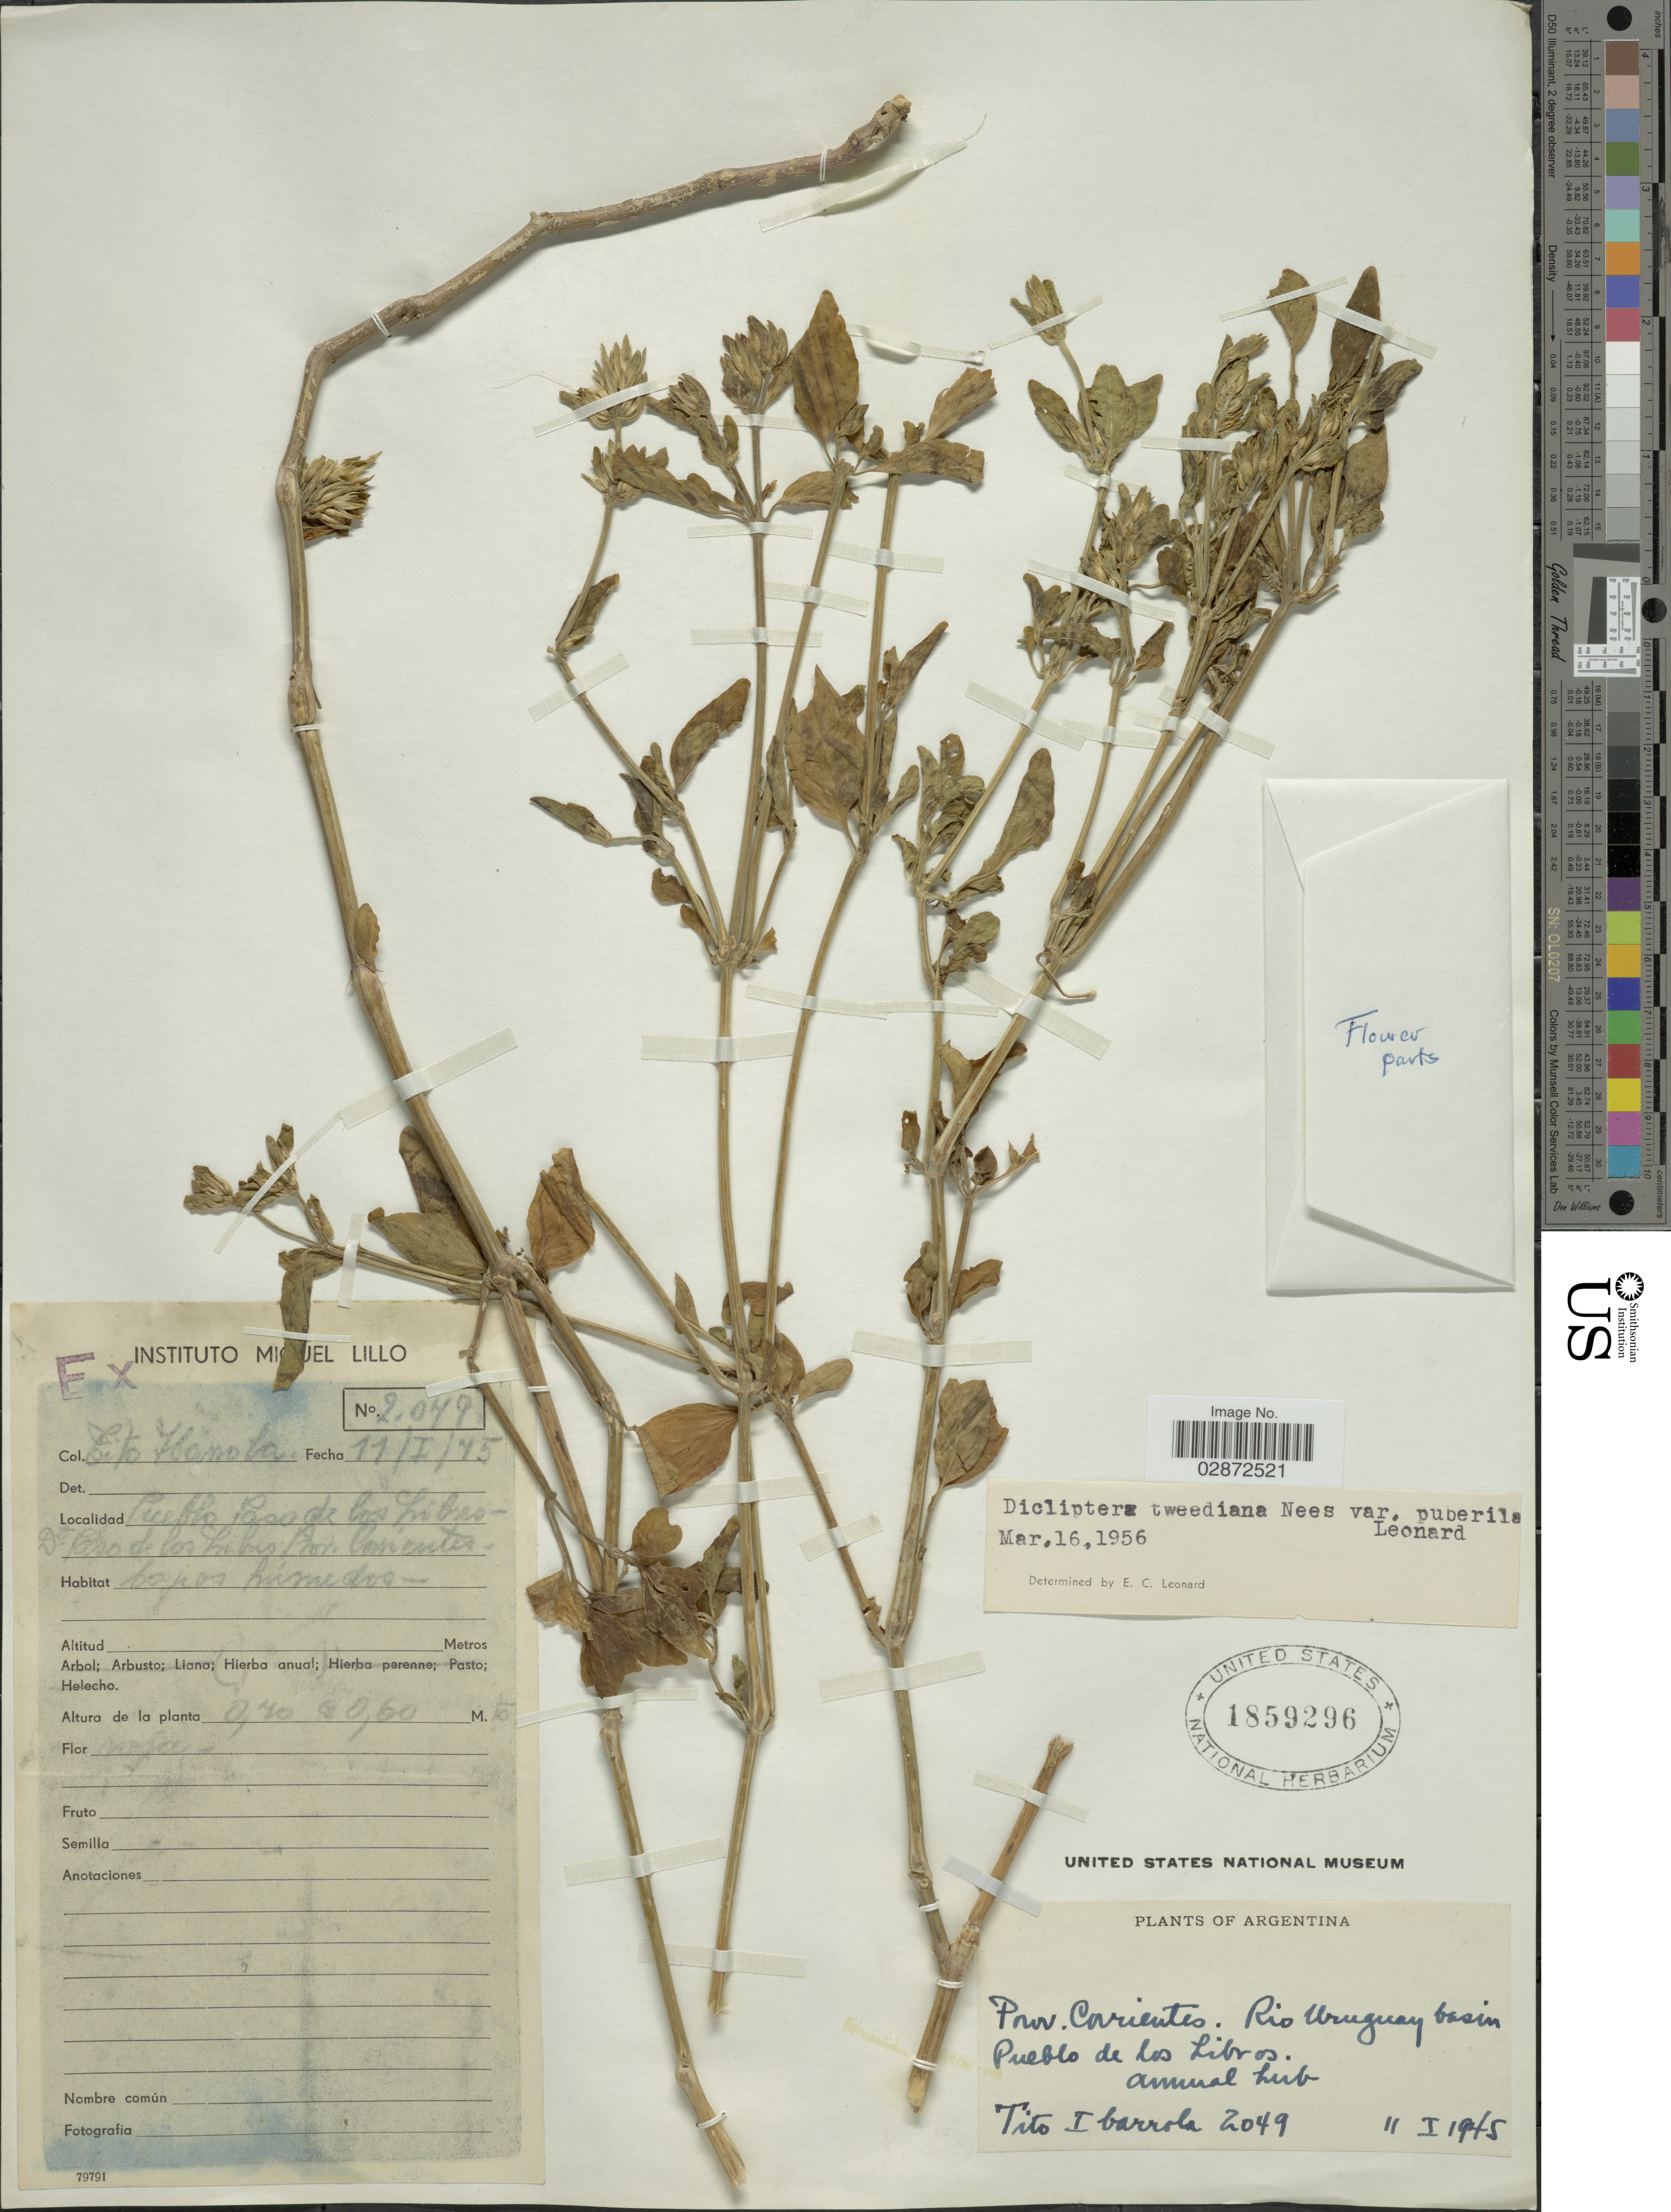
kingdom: Plantae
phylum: Tracheophyta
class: Magnoliopsida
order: Lamiales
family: Acanthaceae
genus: Dicliptera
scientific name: Dicliptera squarrosa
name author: Nees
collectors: T. Ibarrola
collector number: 2049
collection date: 1945-01-11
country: Argentina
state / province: Corrientes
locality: Prov. Corrientes. Rio Uruguay basin Pueblo de los Libros.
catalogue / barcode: US 1859296